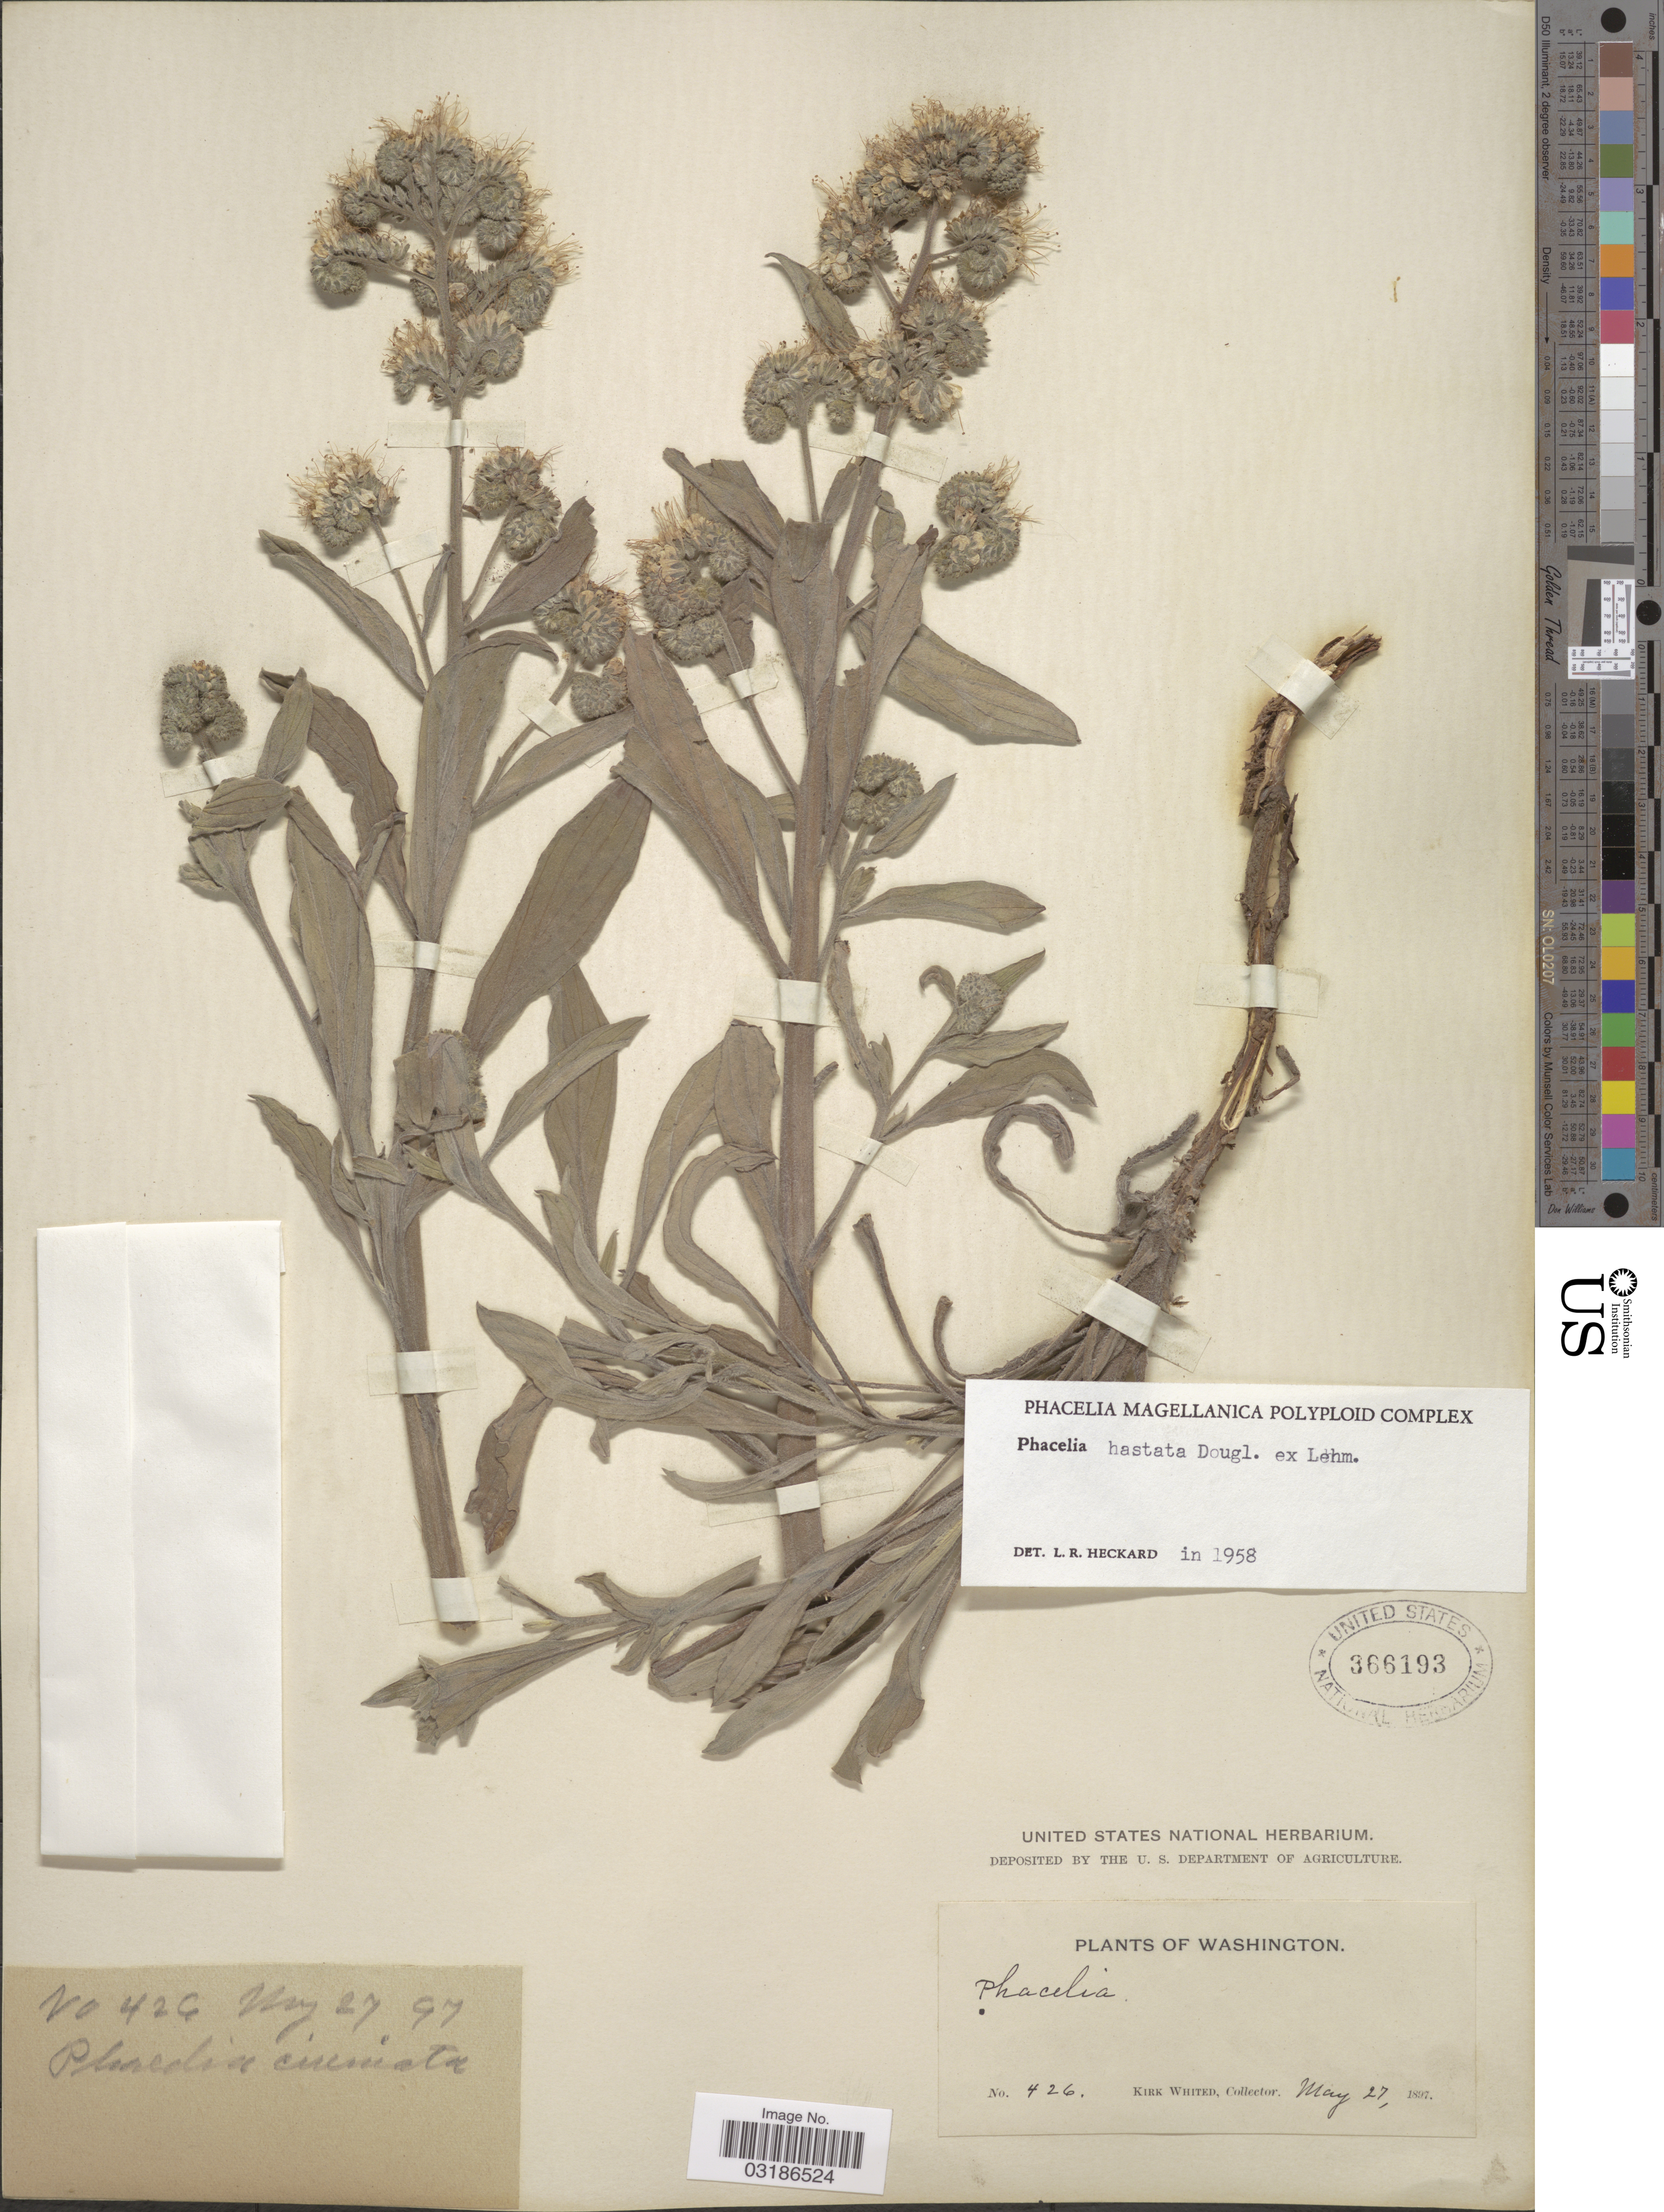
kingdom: Plantae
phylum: Tracheophyta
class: Magnoliopsida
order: Boraginales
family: Hydrophyllaceae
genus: Phacelia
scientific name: Phacelia hastata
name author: Douglas ex Lehm.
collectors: K. Whited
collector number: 426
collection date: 1897-05-27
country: United States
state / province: Washington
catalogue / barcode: US 366193